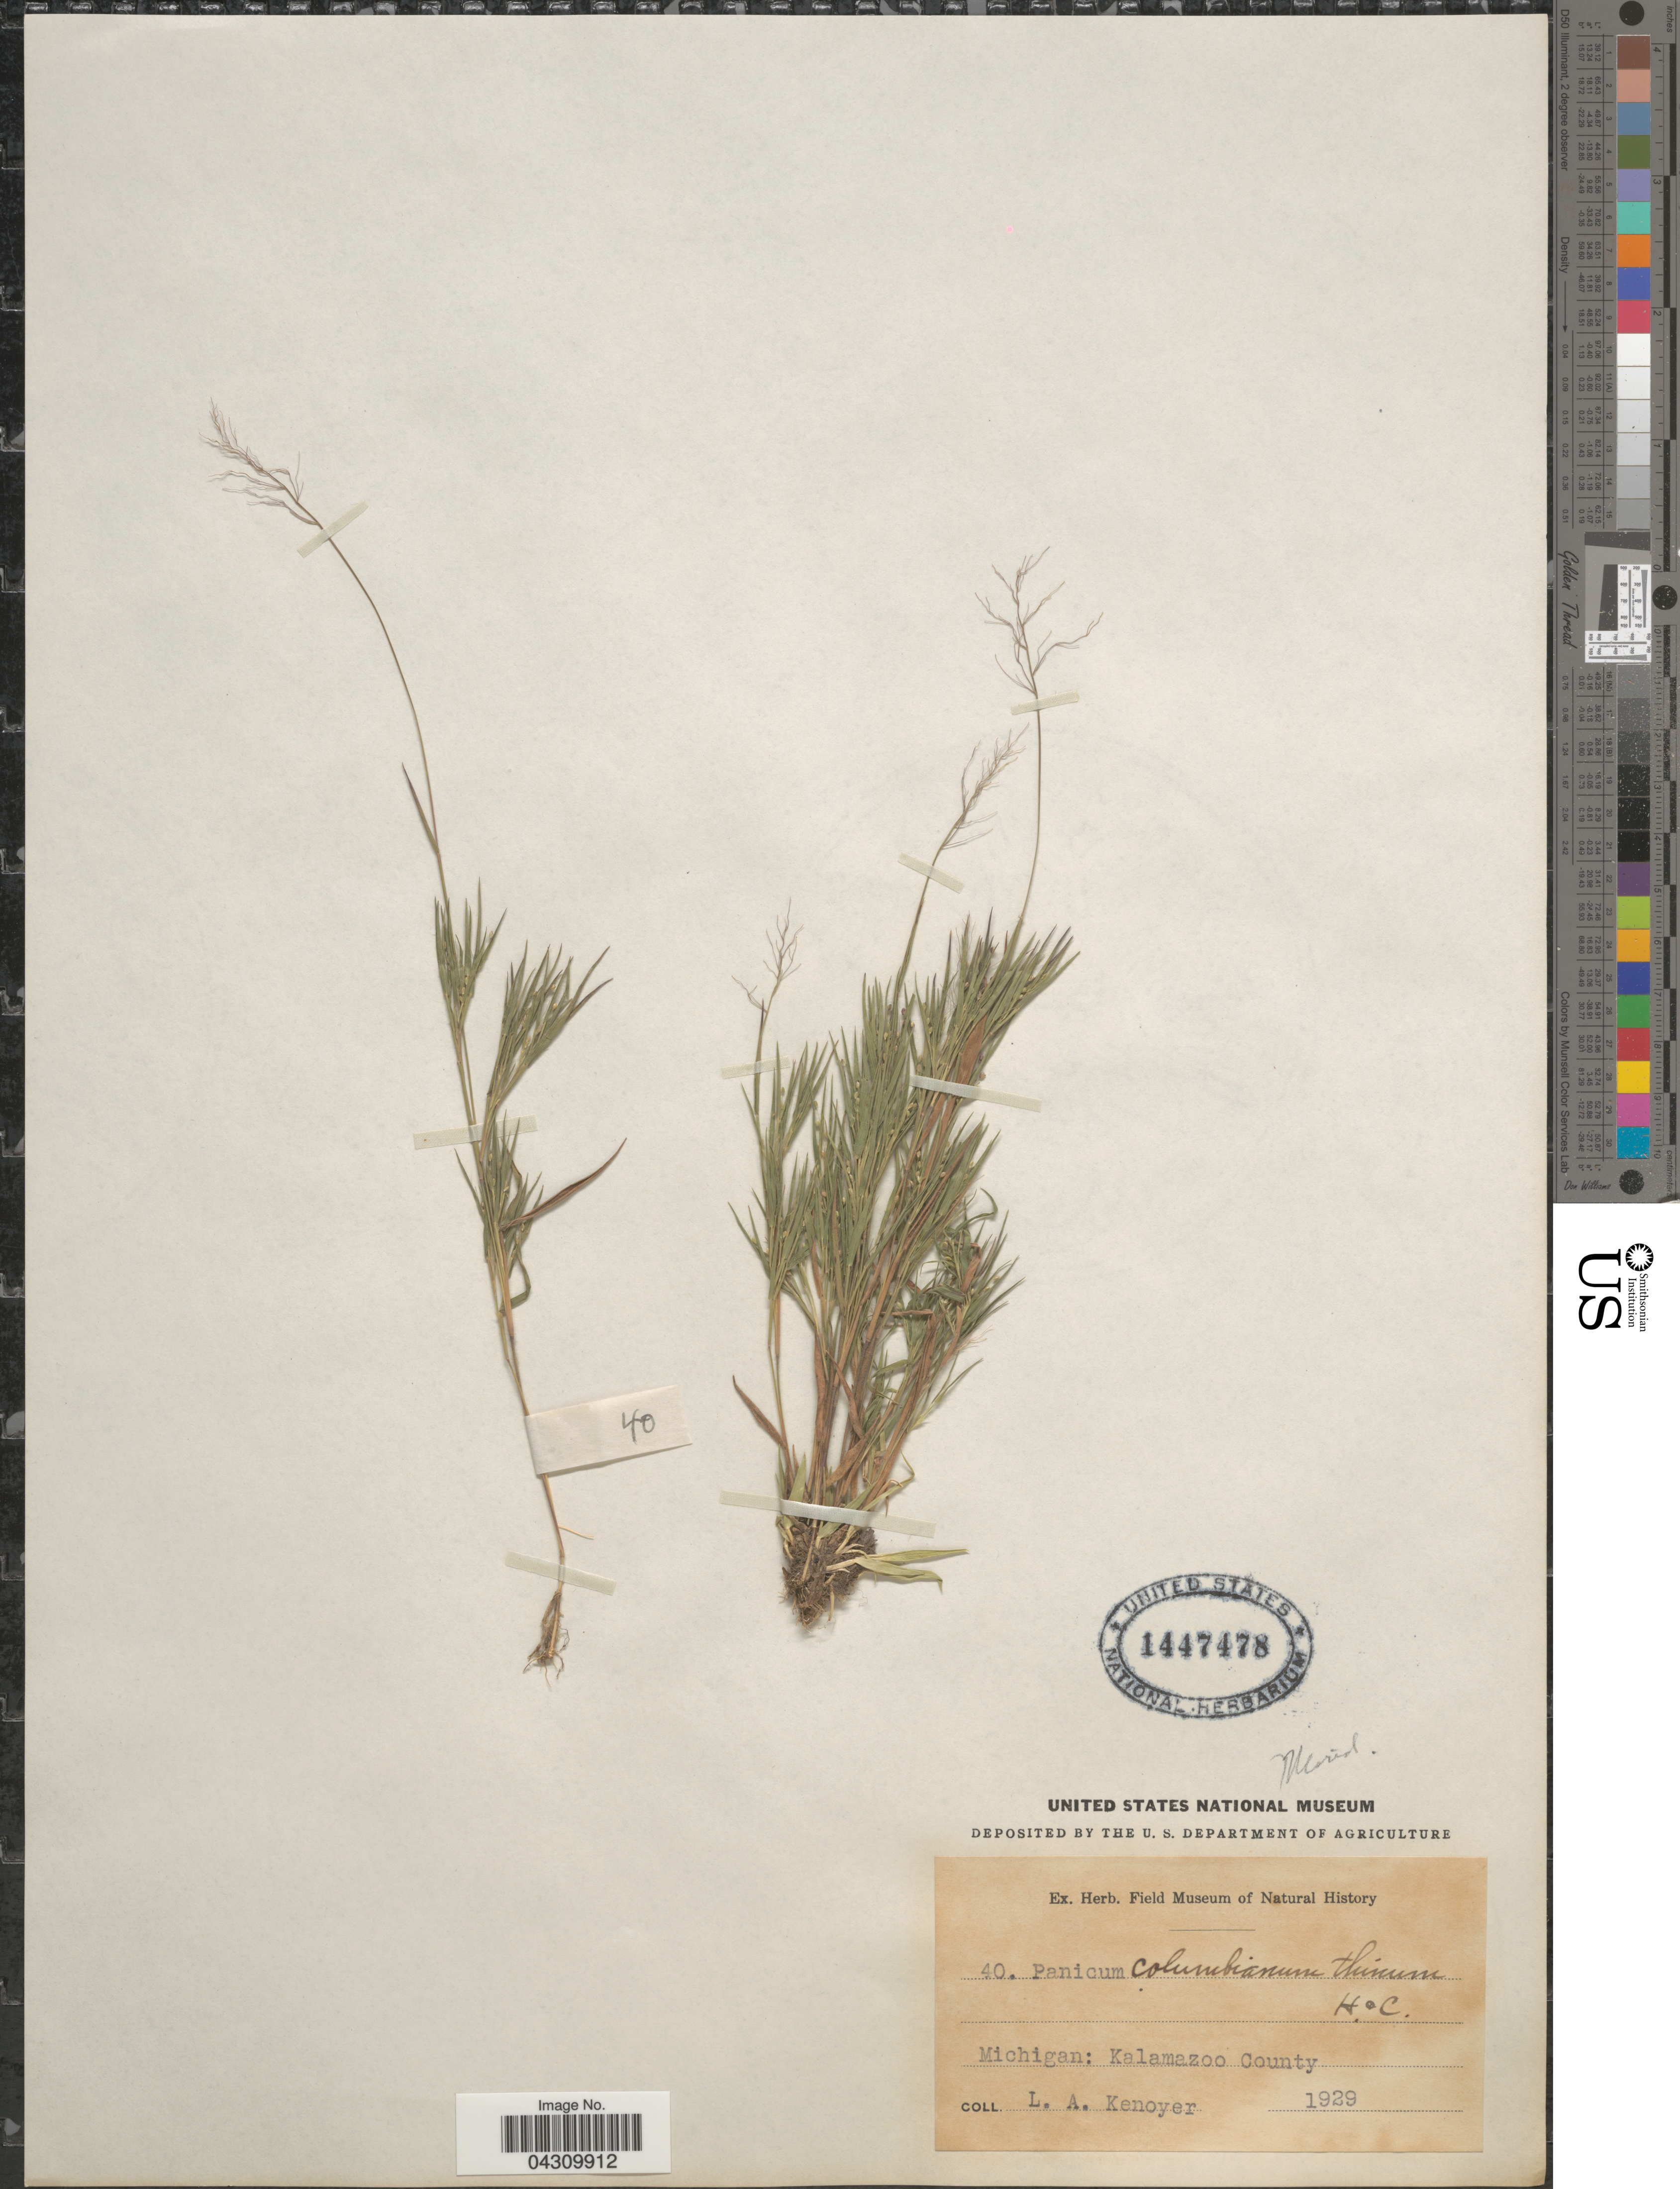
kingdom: Plantae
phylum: Tracheophyta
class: Liliopsida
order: Poales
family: Poaceae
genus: Dichanthelium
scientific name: Dichanthelium acuminatum var. acuminatum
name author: (Sw.) Gould & C.A. Clark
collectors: L. A. Kenoyer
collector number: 40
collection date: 1929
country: United States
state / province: Michigan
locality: Kalamazoo County.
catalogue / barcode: US 1447478